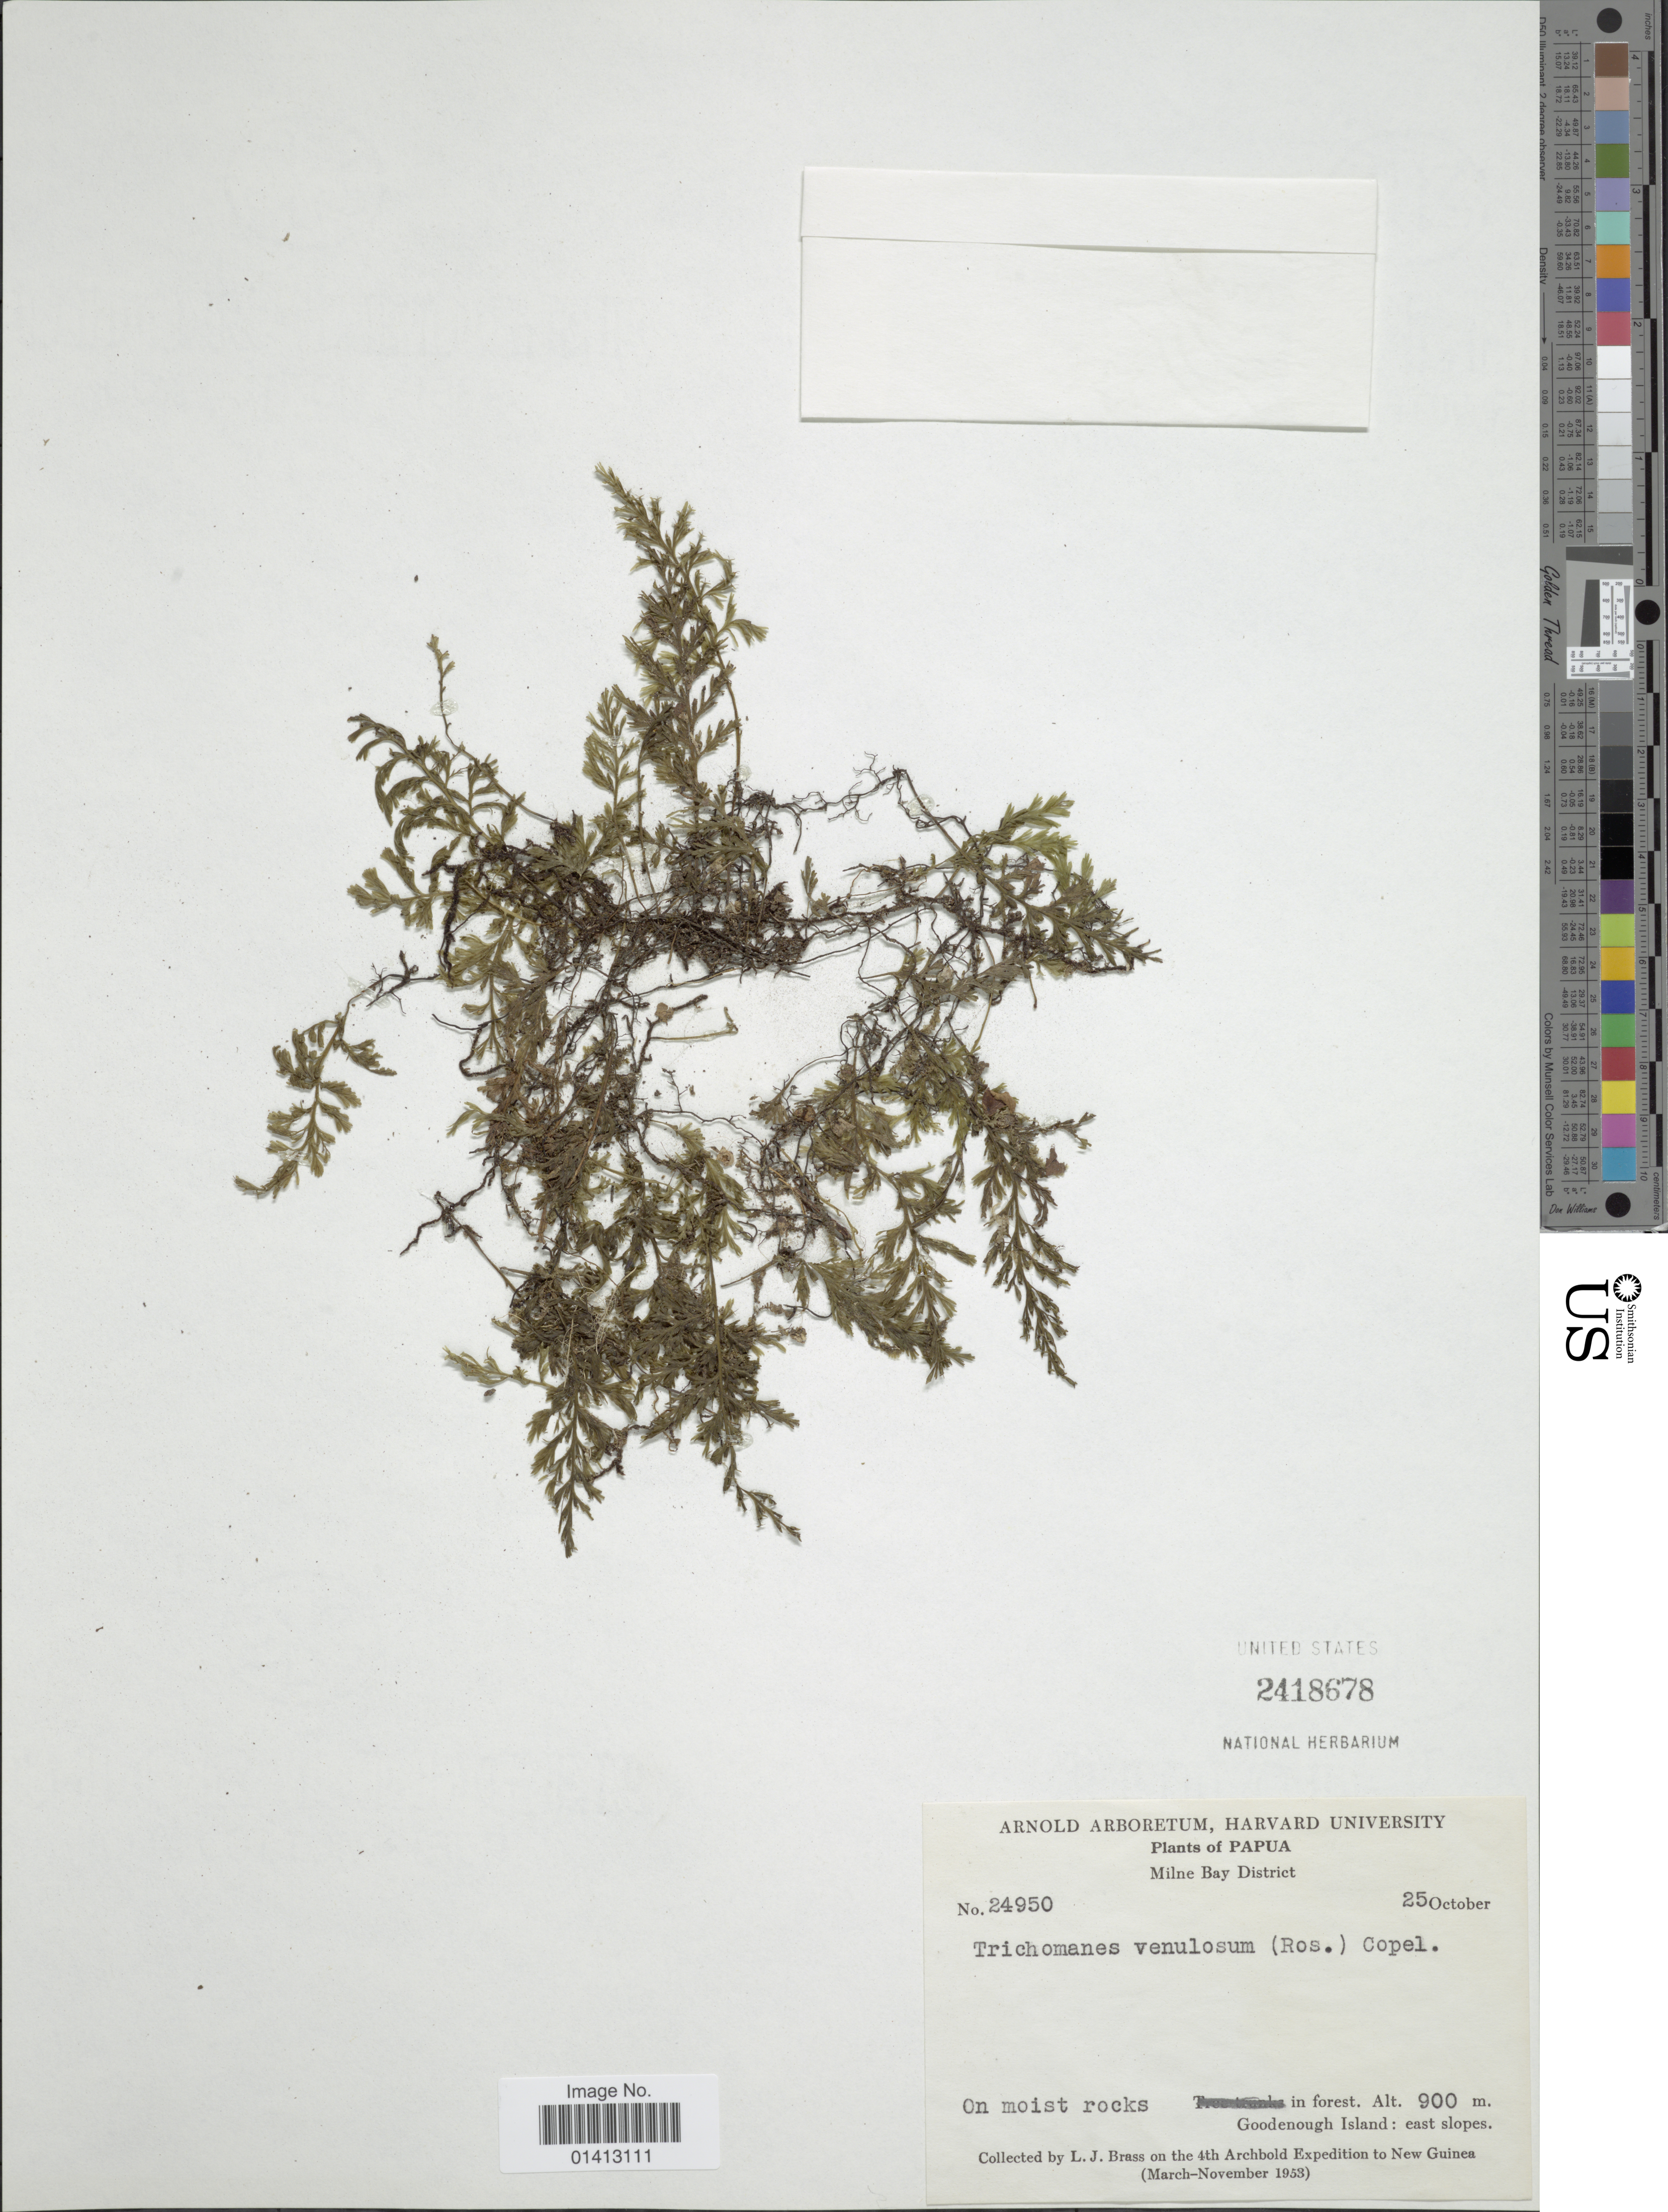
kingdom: Plantae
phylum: Tracheophyta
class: Polypodiopsida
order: Hymenophyllales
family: Hymenophyllaceae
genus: Crepidomanes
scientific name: Crepidomanes venulosum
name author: (Rosenst.) Copel.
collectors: L. J. Brass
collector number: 24950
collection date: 1953-10-25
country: Papua New Guinea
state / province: Milne Bay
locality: Milne Bay District, Goodenough Island: east slopes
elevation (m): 900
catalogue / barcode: US 2418678